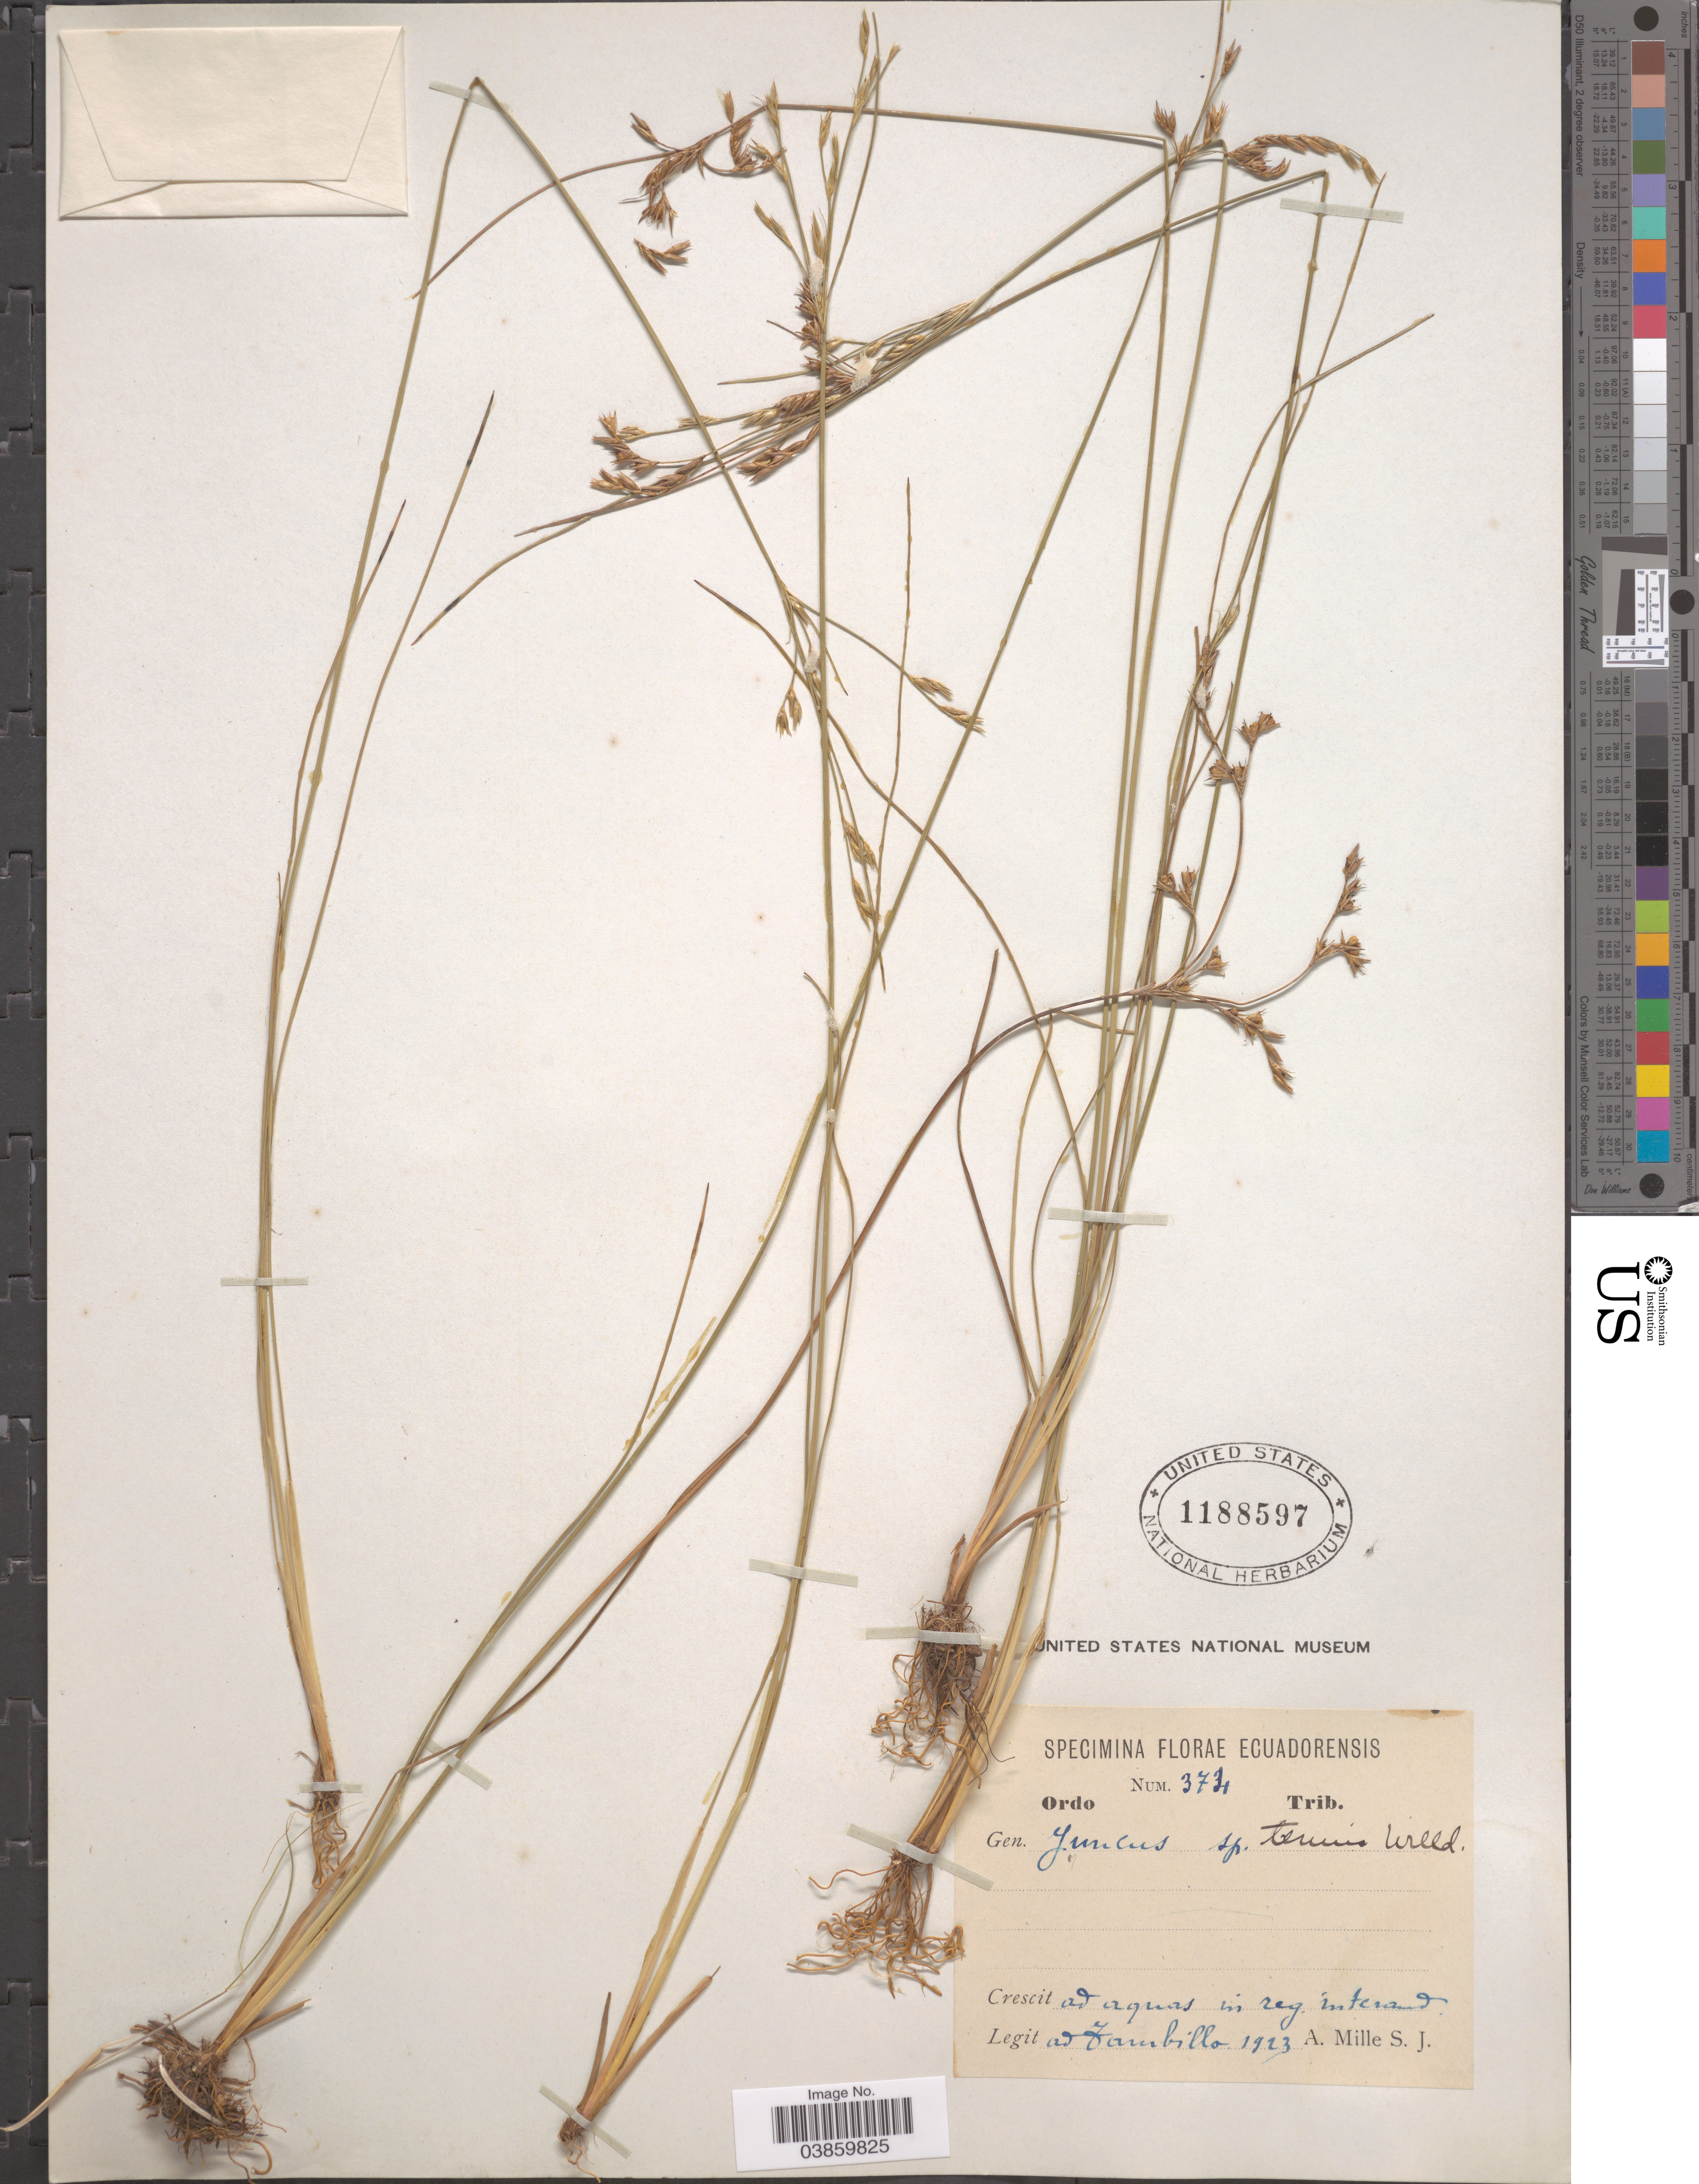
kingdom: Plantae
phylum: Tracheophyta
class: Liliopsida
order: Poales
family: Juncaceae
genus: Juncus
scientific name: Juncus tenuis var. tenuis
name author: Willd.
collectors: A. Mille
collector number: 374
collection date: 1923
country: Ecuador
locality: Crescit ad aquas in reg. interand. ad Tambillo.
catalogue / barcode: US 1188597